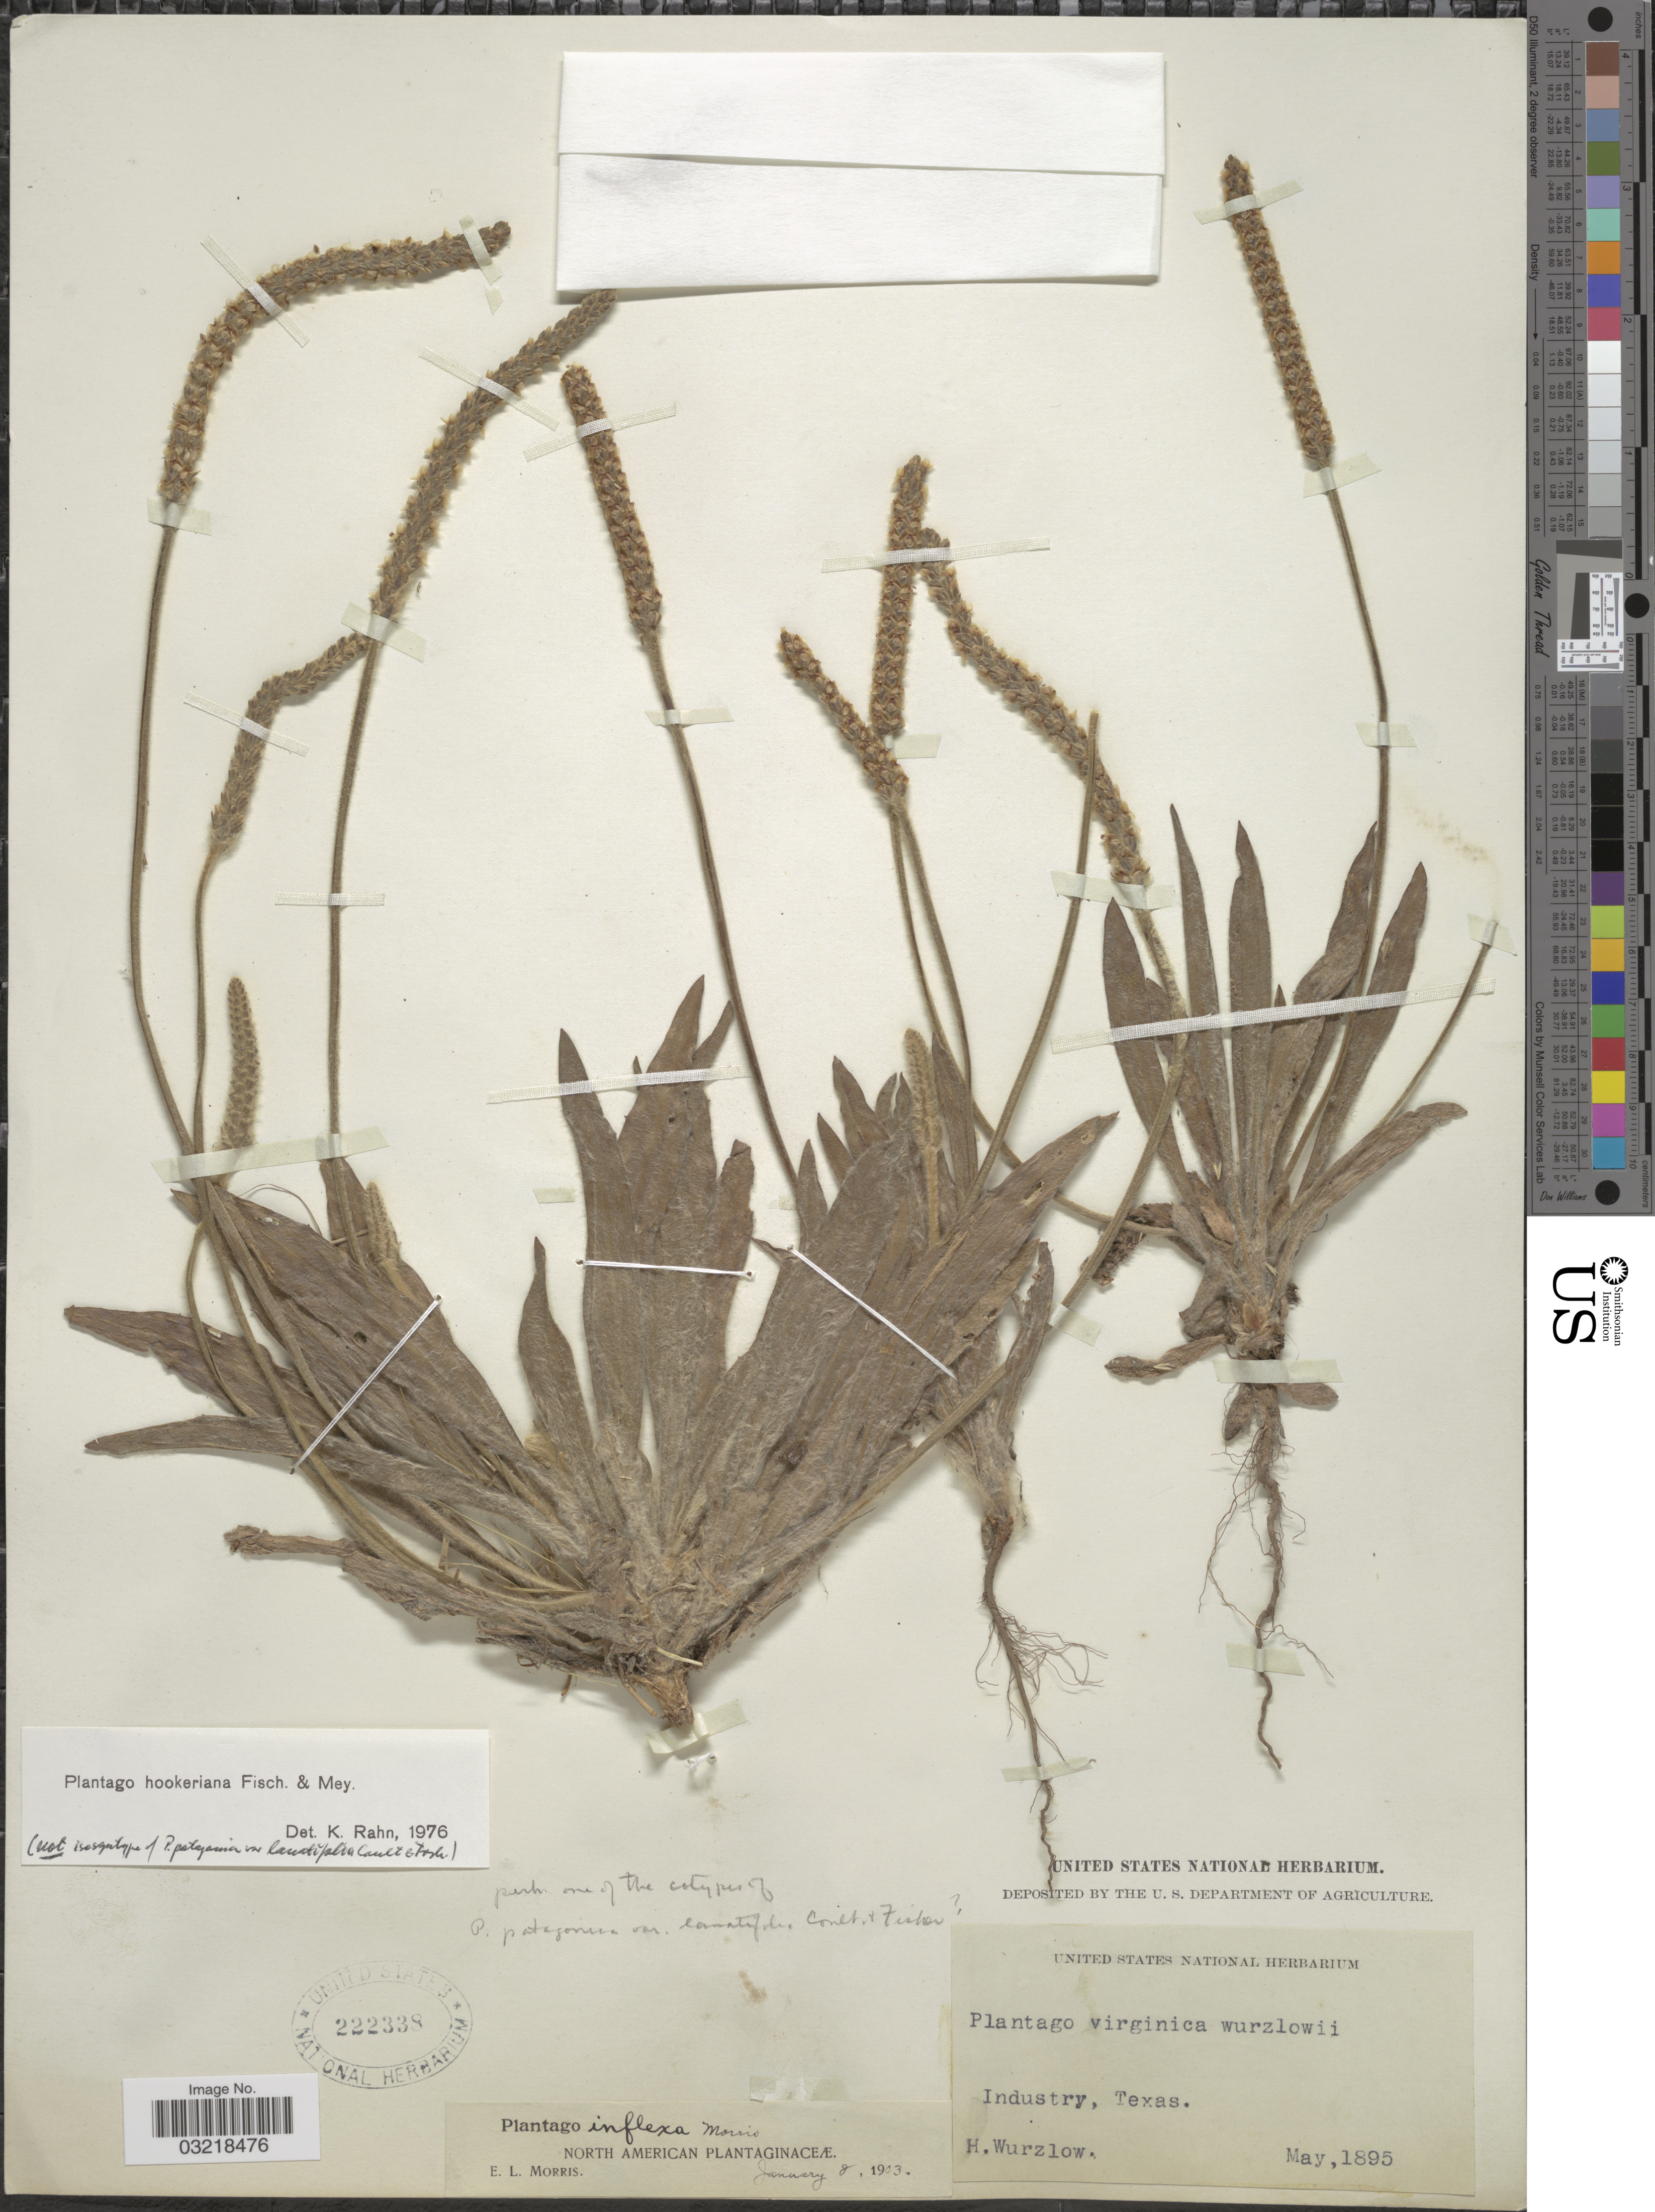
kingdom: Plantae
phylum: Tracheophyta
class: Magnoliopsida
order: Lamiales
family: Plantaginaceae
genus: Plantago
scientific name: Plantago hookeriana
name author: Fisch. & C.A. Mey.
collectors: H. Wurzlow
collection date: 1895-05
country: United States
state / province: Texas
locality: Industry.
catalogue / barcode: US 222338